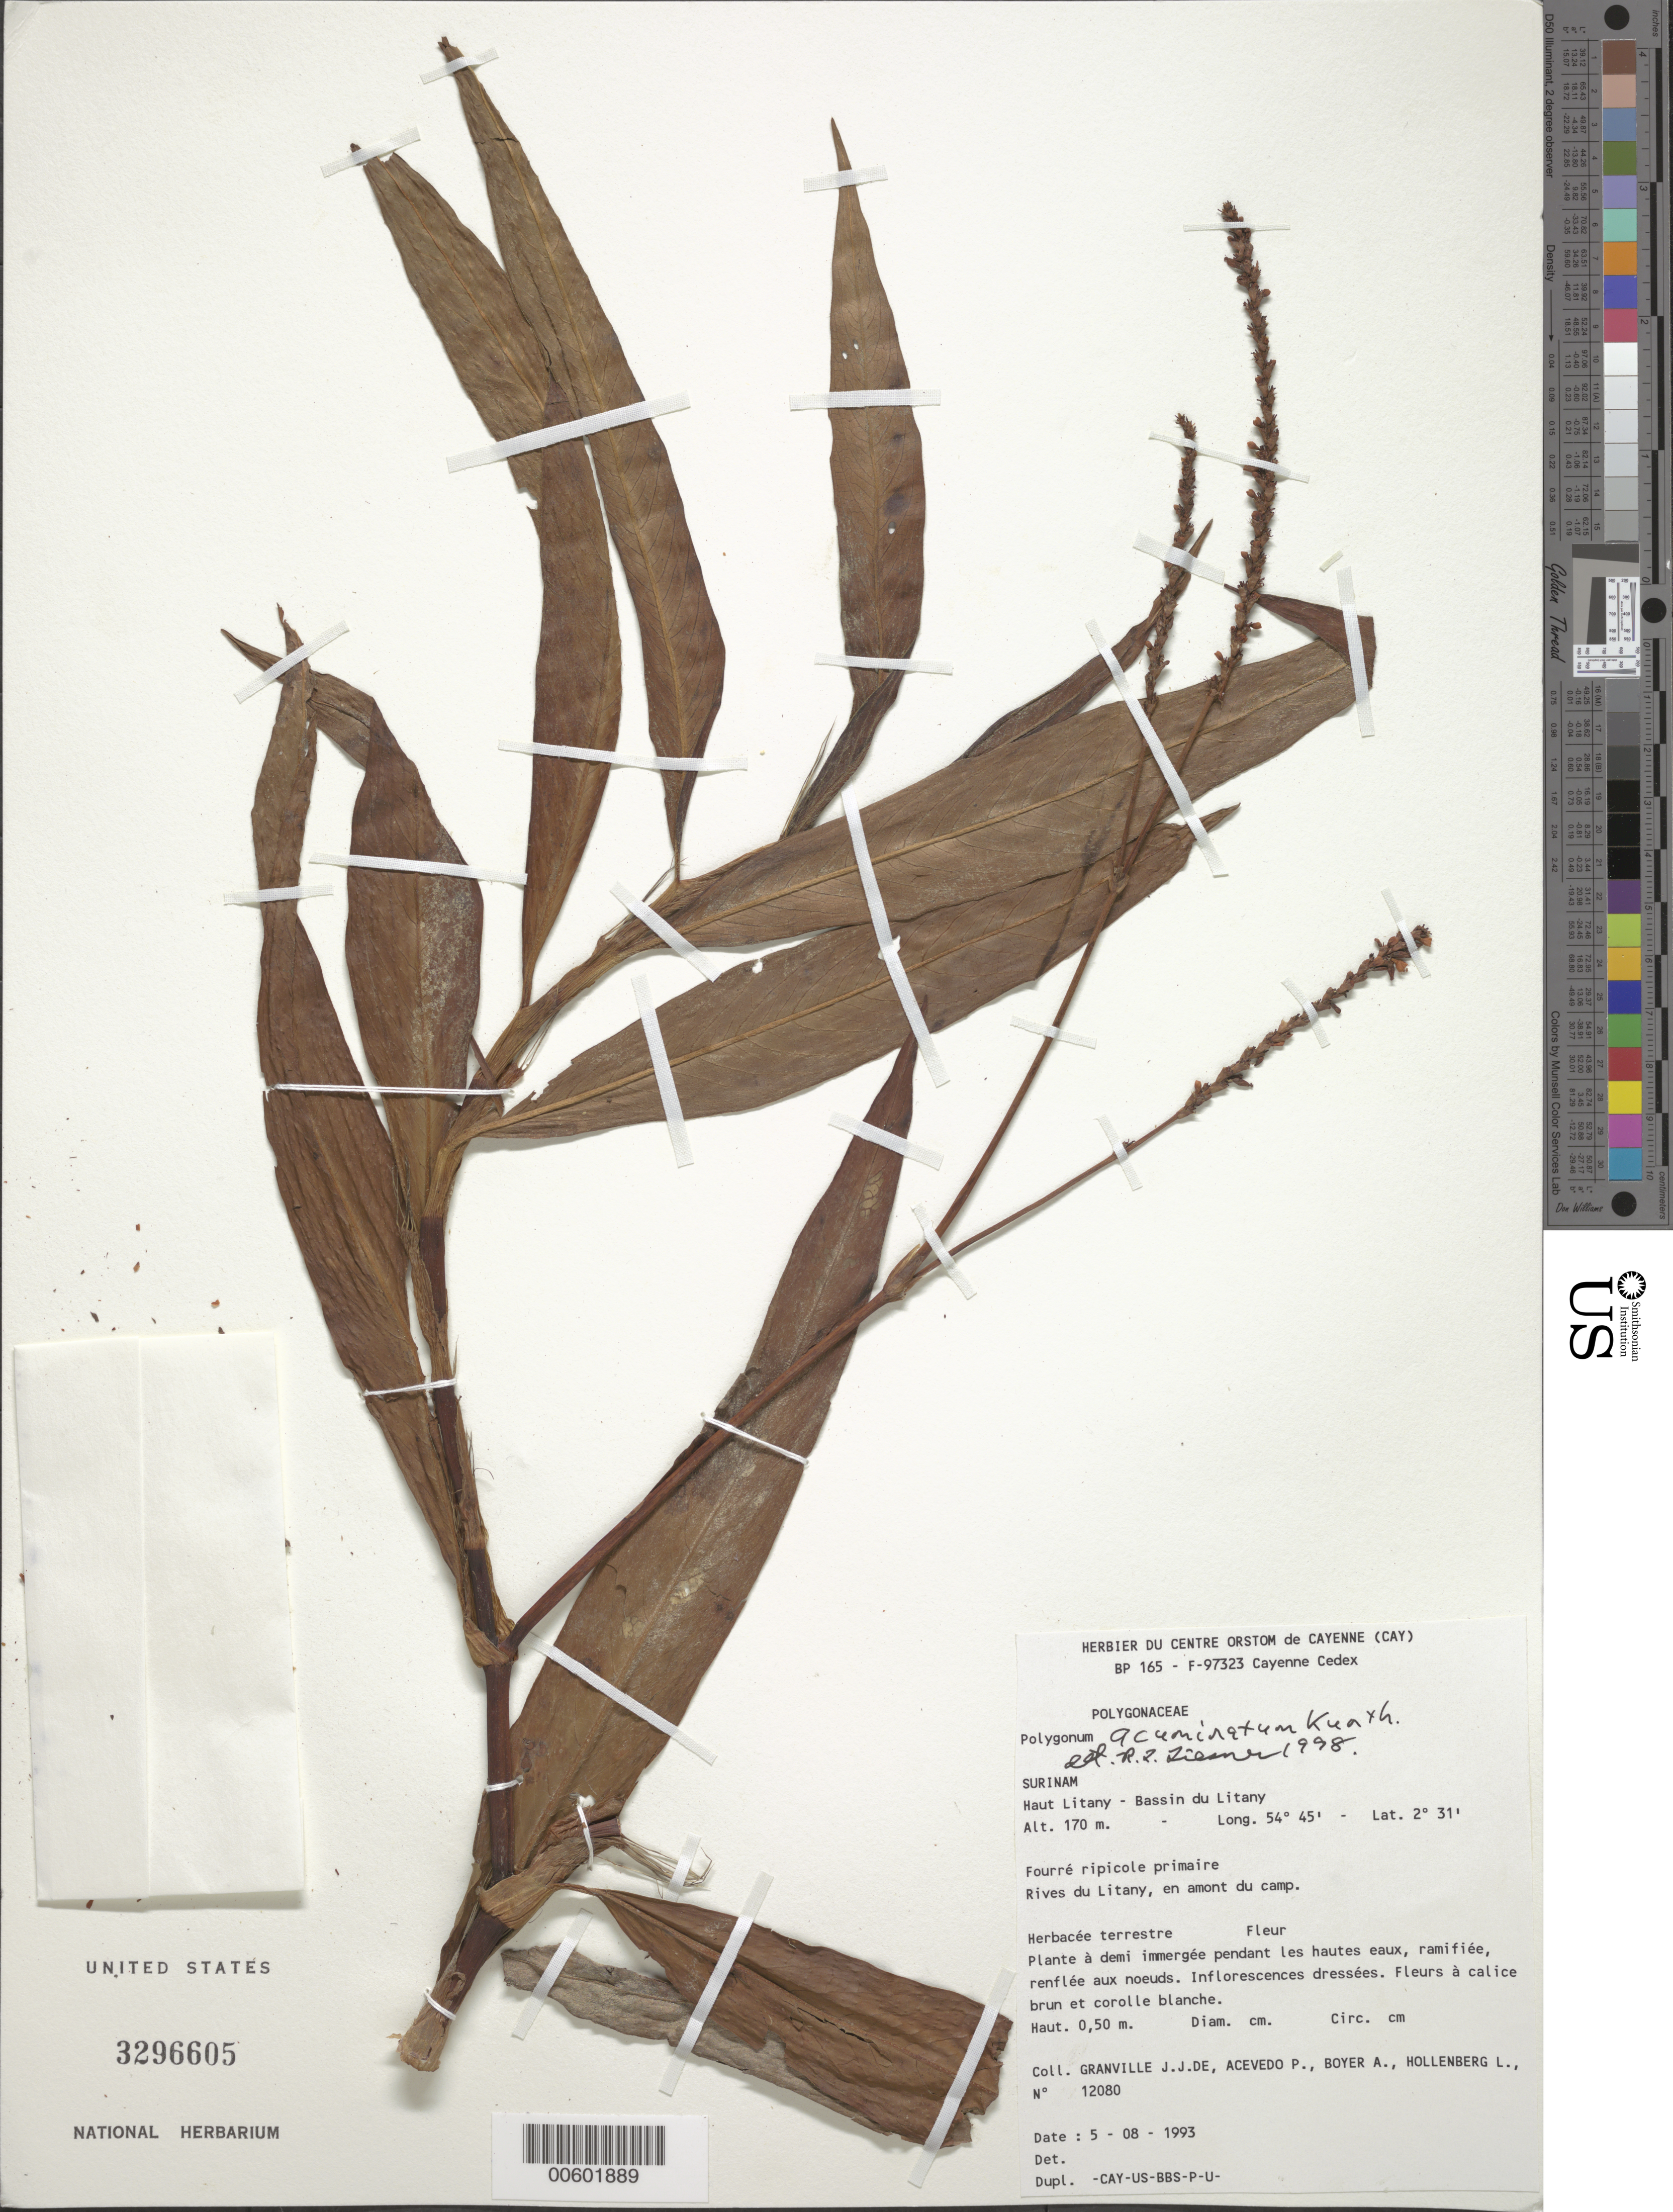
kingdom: Plantae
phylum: Tracheophyta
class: Magnoliopsida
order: Caryophyllales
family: Polygonaceae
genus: Polygonum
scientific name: Polygonum acuminatum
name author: Kunth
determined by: Liesner, R. L.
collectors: J.-J. de Granville, P. Acevedo-Rodr., A. Boyer & L. Hollenberg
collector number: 12080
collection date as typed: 5-Aug-93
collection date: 1993-08-05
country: Suriname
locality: Haut Litany, Bassin du Litany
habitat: Primary riparian forest; riverbanks upstream from camp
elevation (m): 170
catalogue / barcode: US 3296605